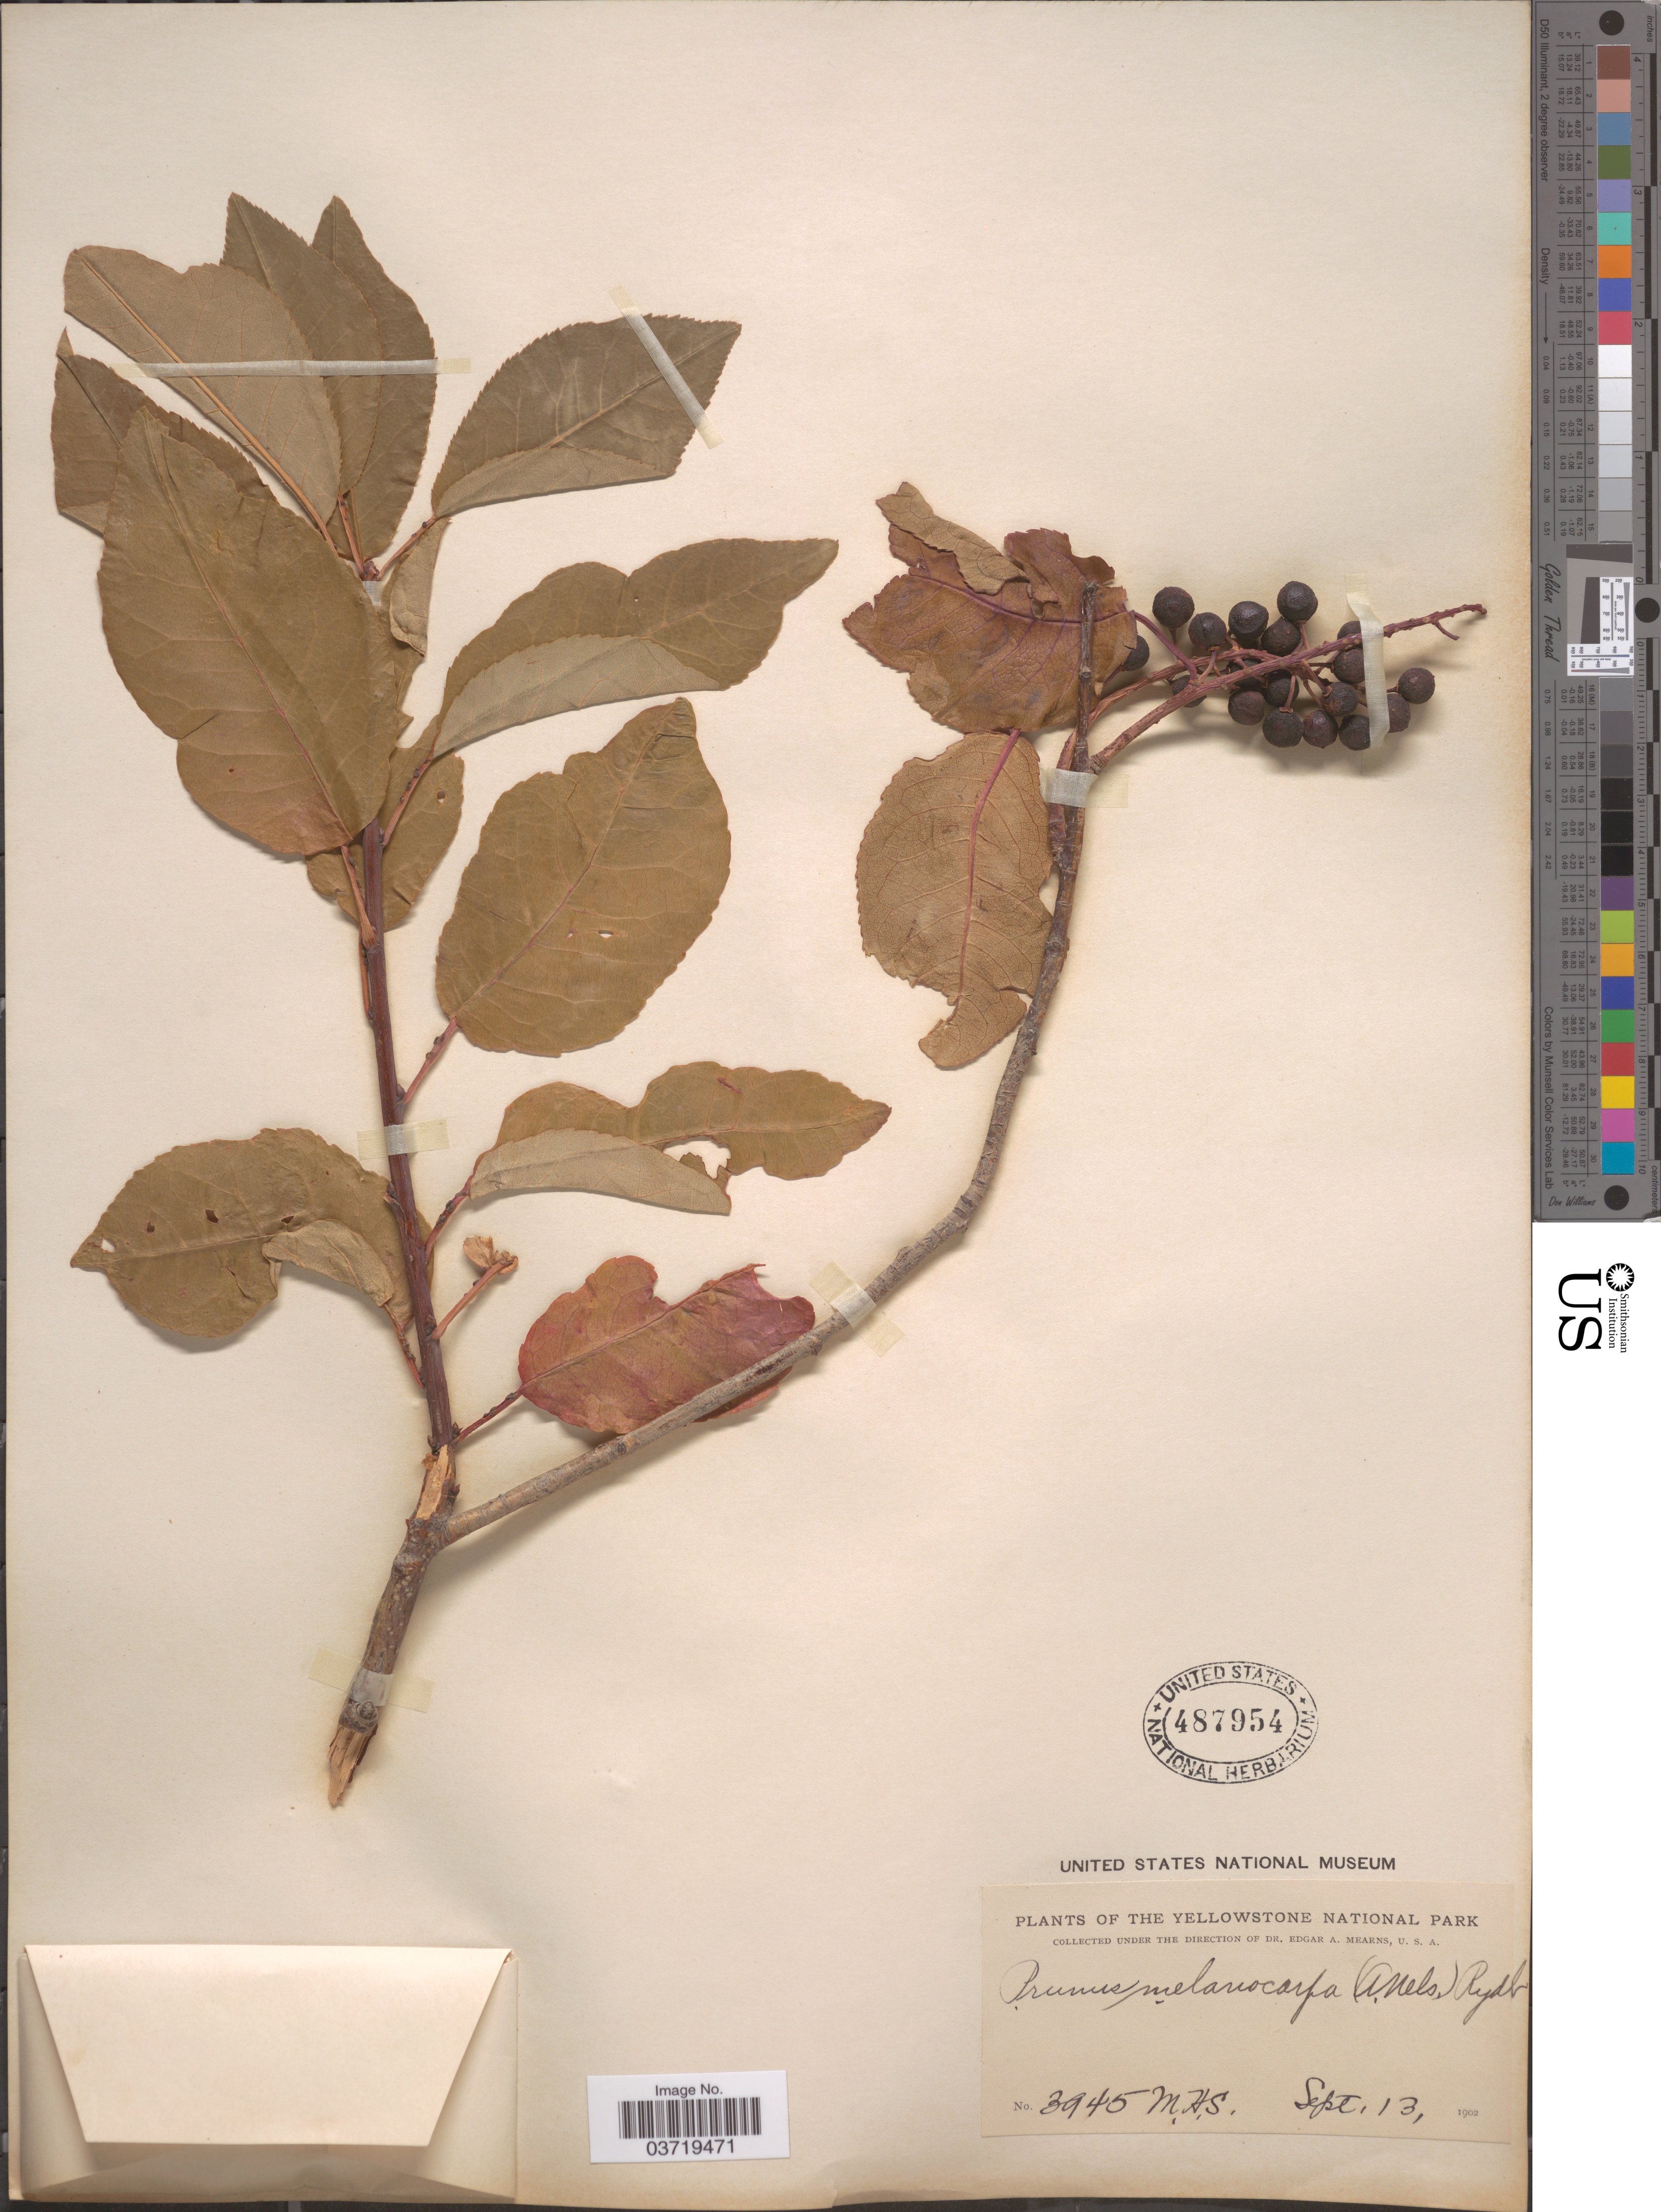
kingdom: Plantae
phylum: Tracheophyta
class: Magnoliopsida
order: Rosales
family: Rosaceae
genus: Prunus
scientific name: Prunus virginiana var. demissa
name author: (Nutt.) Torr.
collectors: M. H. S.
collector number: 3945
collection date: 1902-09-13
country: United States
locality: The Yellowstone National Park.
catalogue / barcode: US 487954